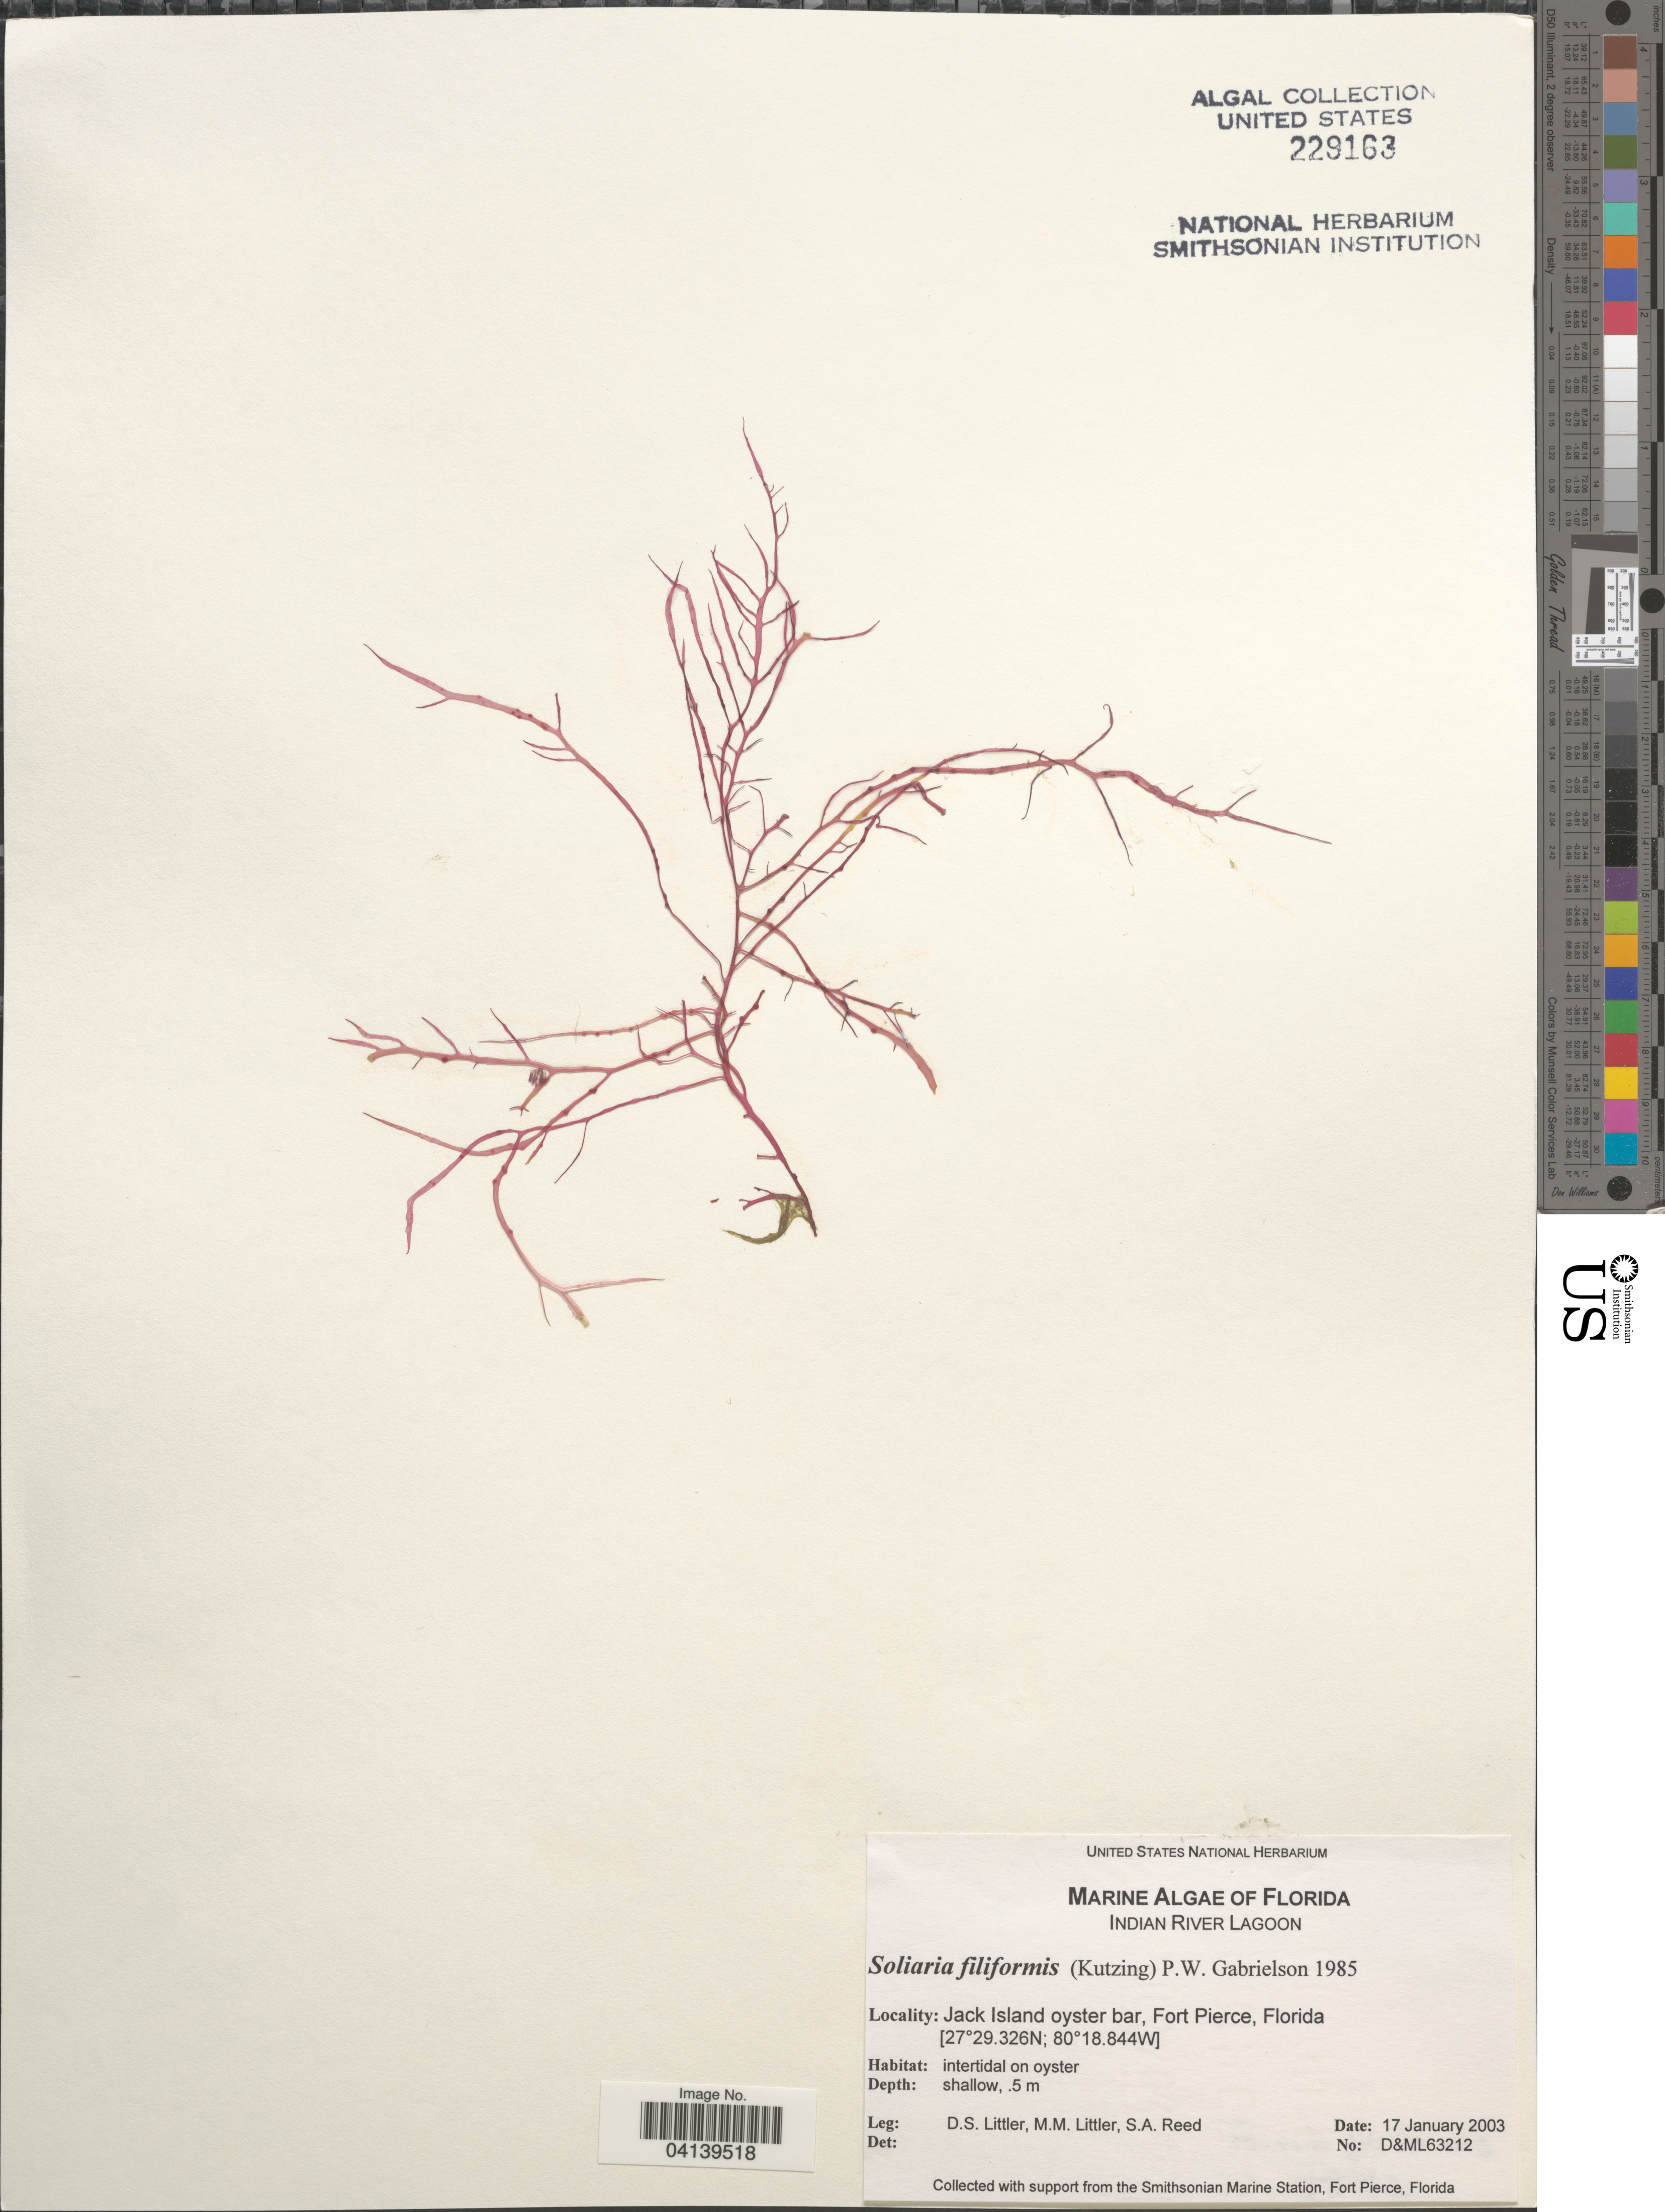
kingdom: Plantae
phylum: Rhodophyta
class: Florideophyceae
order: Gigartinales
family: Solieriaceae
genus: Solieria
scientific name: Solieria filiformis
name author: (Kütz.) P.W. Gabrielson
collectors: D. S. Littler & S. Reed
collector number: D&ML63212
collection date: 2003-01-17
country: United States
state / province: Florida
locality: Indian River Lagoon. Jack Island oyster bar, Fort Pierce.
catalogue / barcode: US 229163